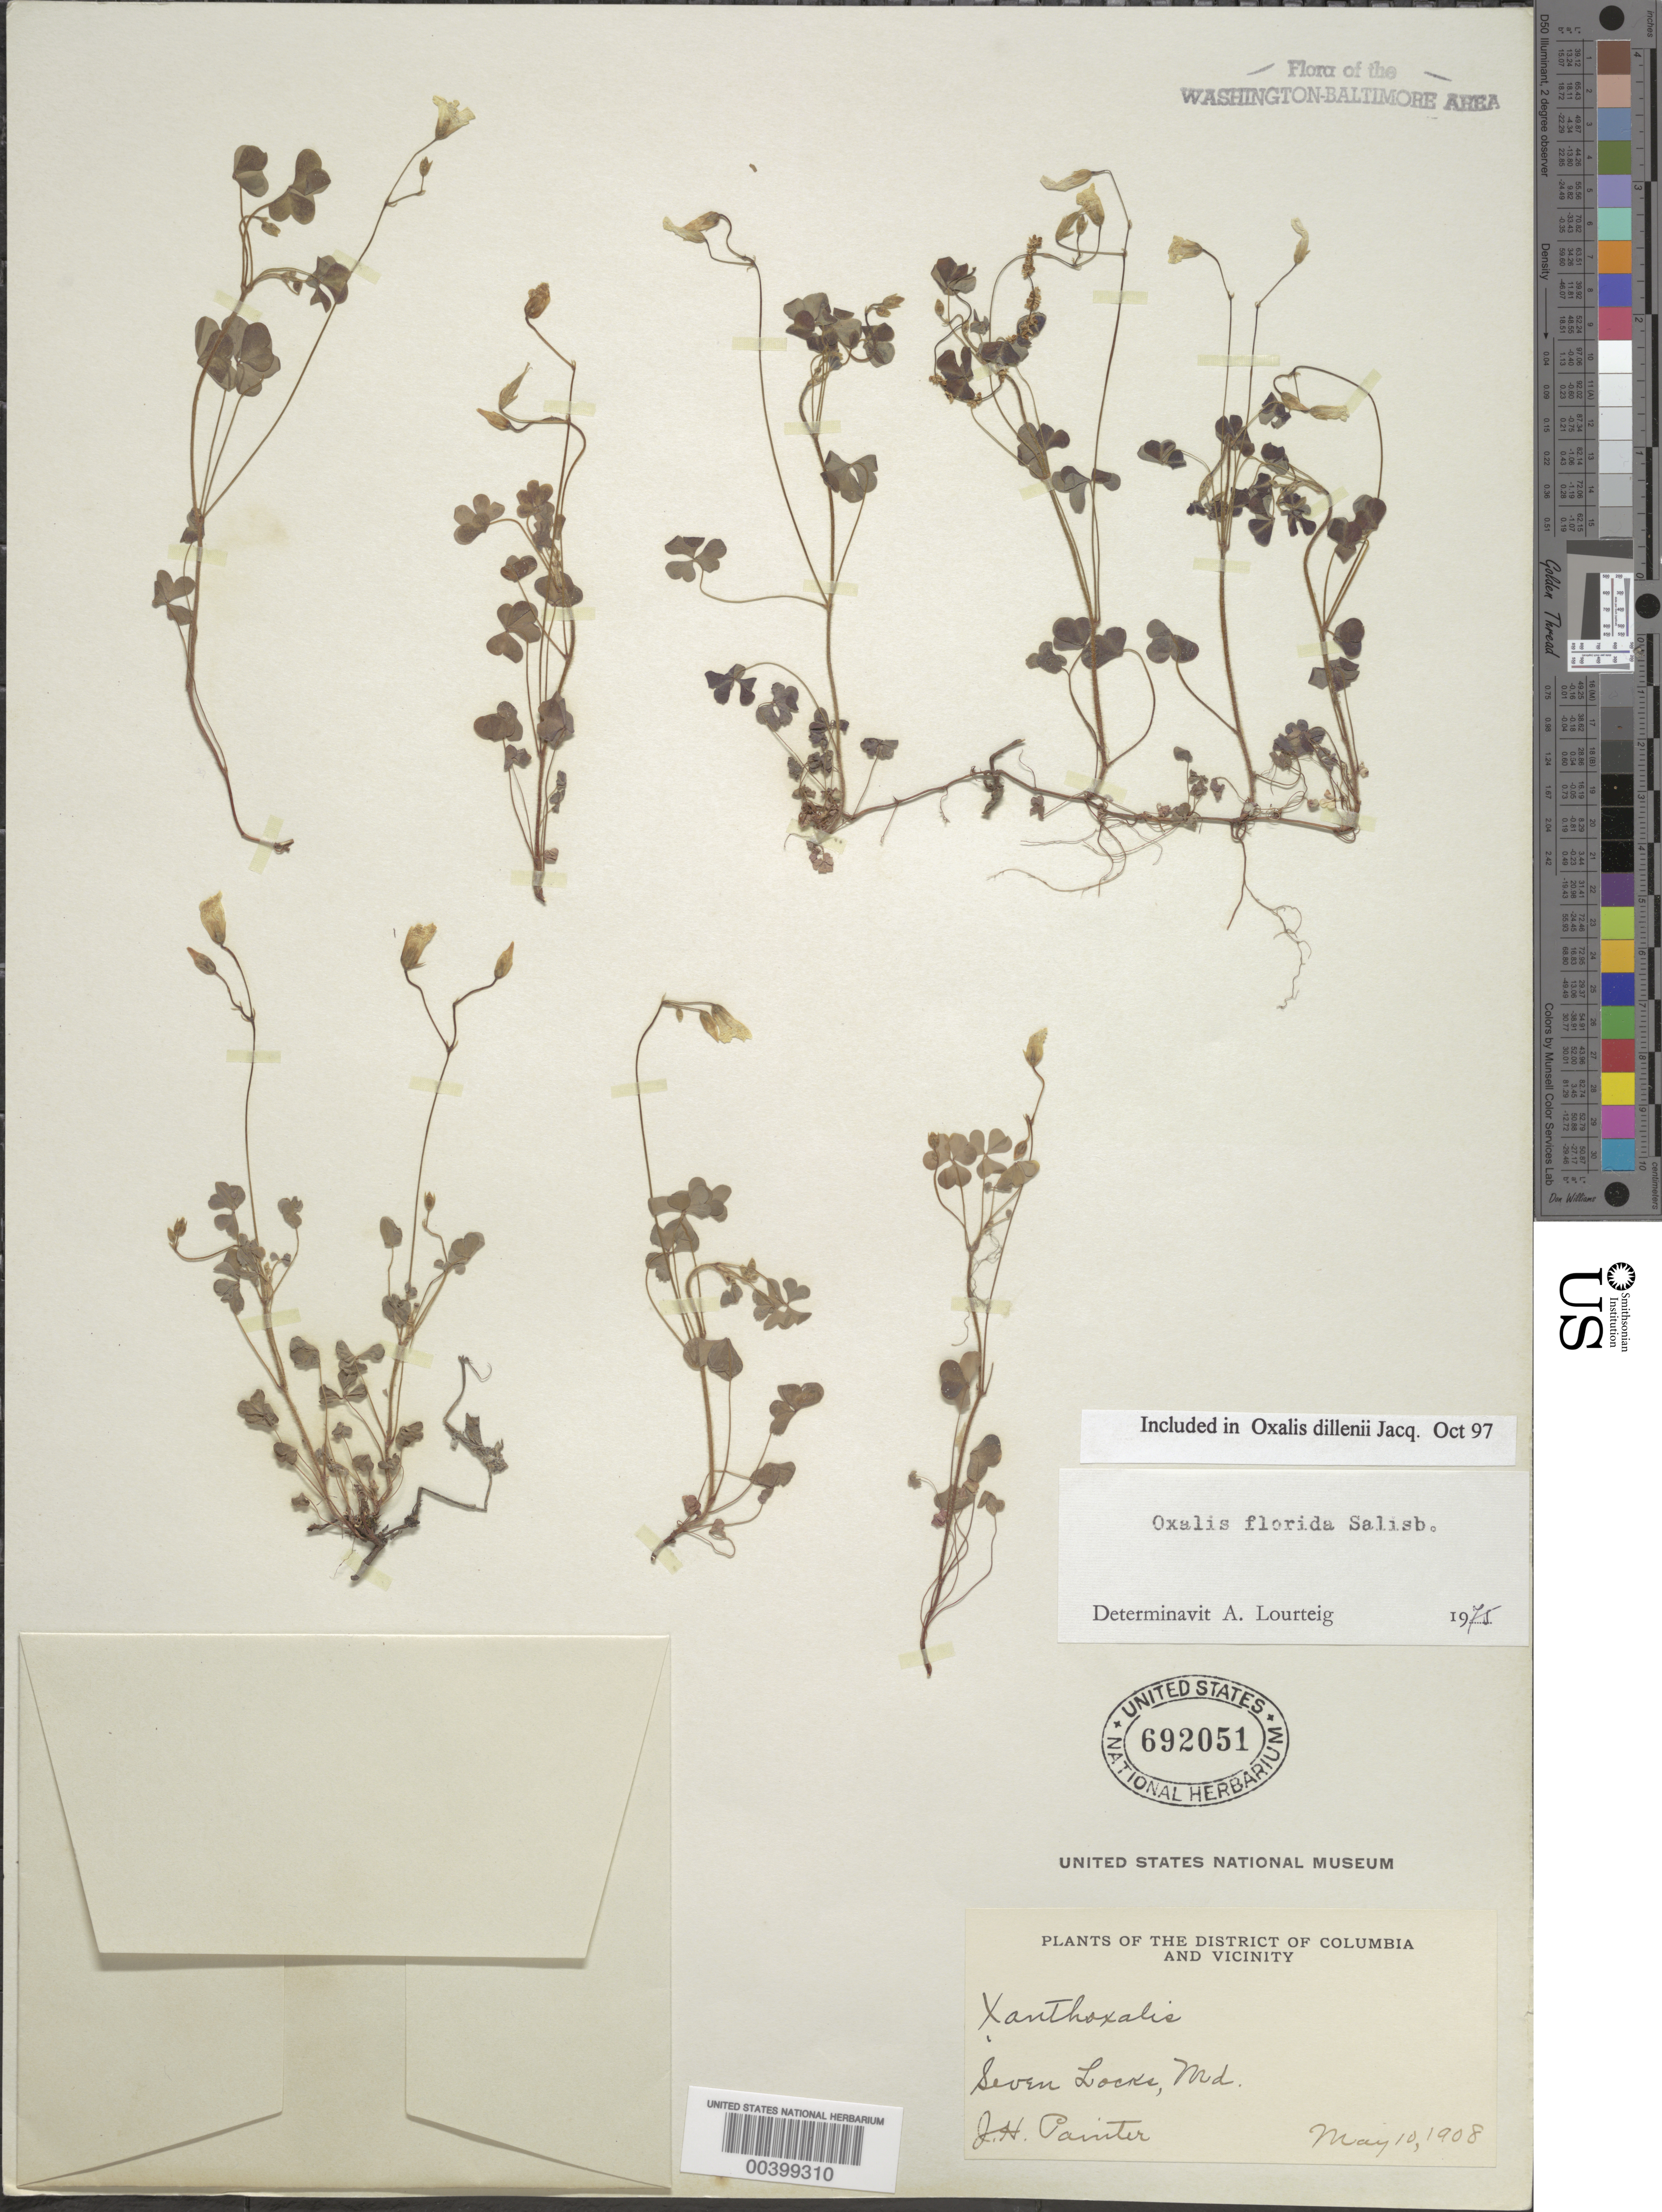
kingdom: Plantae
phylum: Tracheophyta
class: Magnoliopsida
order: Oxalidales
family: Oxalidaceae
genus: Oxalis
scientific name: Oxalis dillenii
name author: Jacq.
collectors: J. H. Painter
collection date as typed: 10 May 1908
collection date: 1908-05-10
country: United States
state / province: Maryland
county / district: Montgomery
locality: Seven Locks C. & O. Canal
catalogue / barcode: US 692051